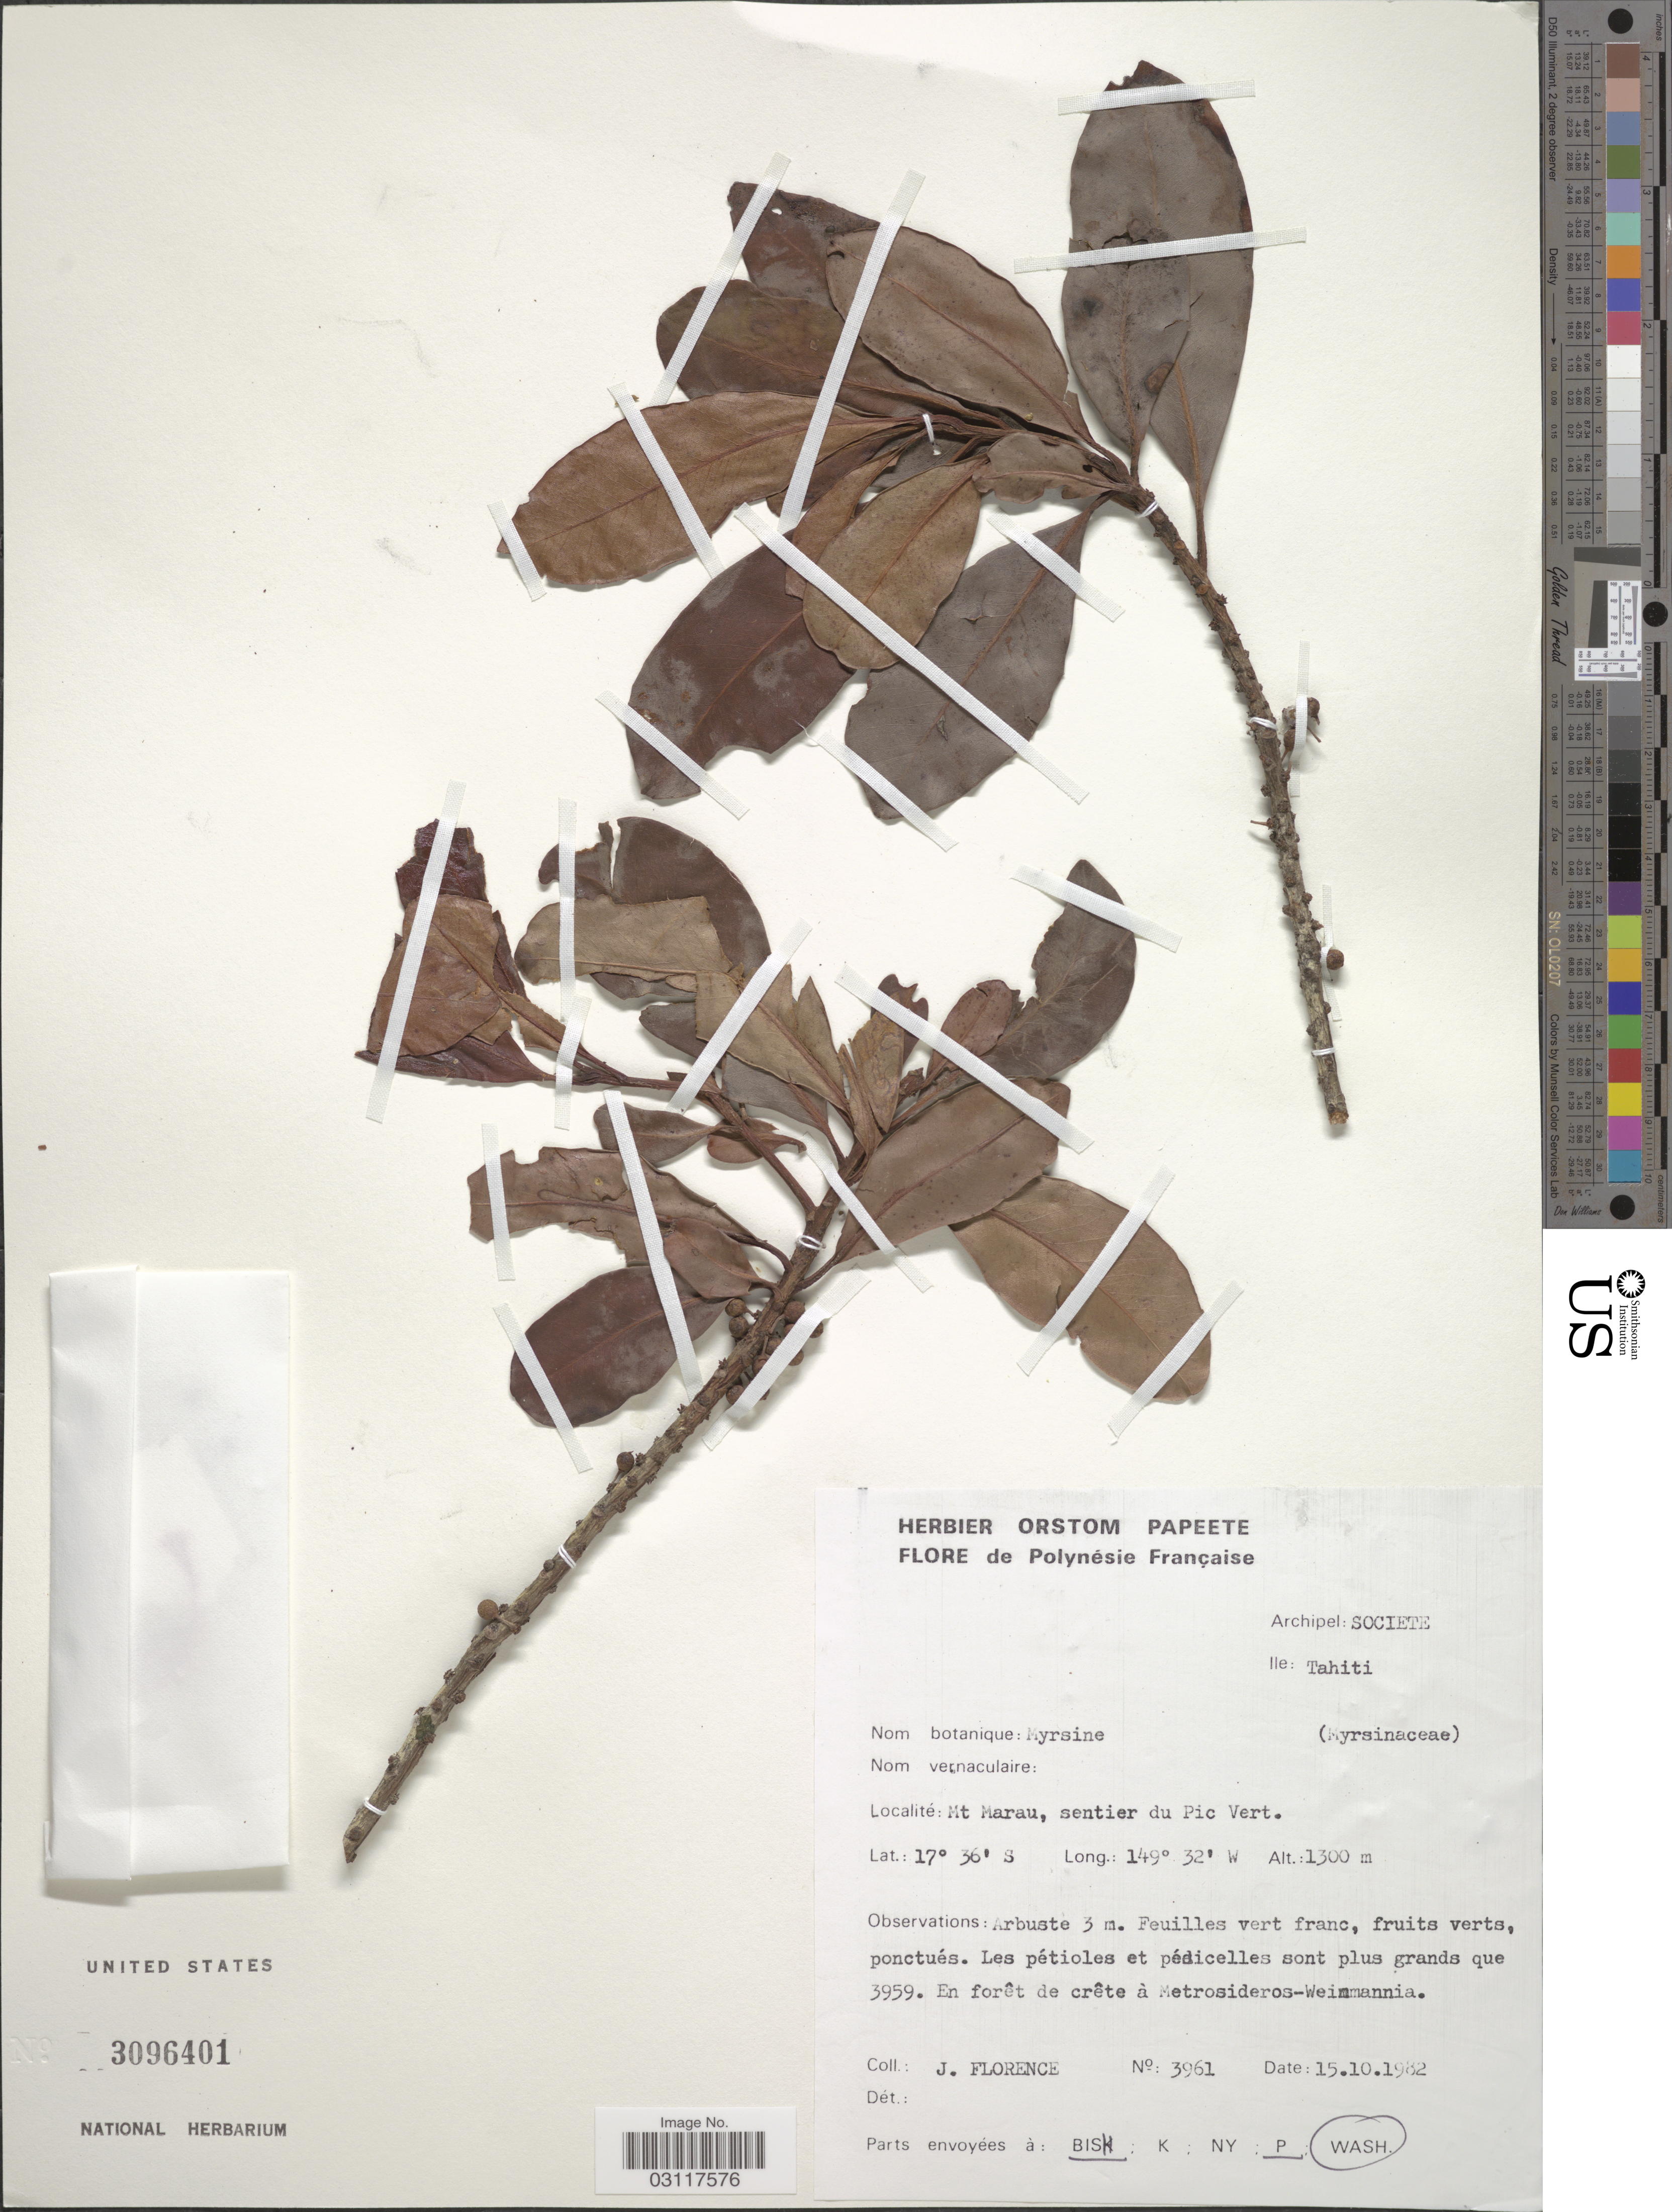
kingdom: Plantae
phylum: Tracheophyta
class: Magnoliopsida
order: Ericales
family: Primulaceae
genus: Myrsine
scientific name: Myrsine sp.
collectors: J. Florence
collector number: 3961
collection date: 1982-10-15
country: French Polynesia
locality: Archipel: Societe, Ile: Tahiti, Mt Marau, sentier du Pic Vert.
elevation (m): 1300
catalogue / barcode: US 3096401